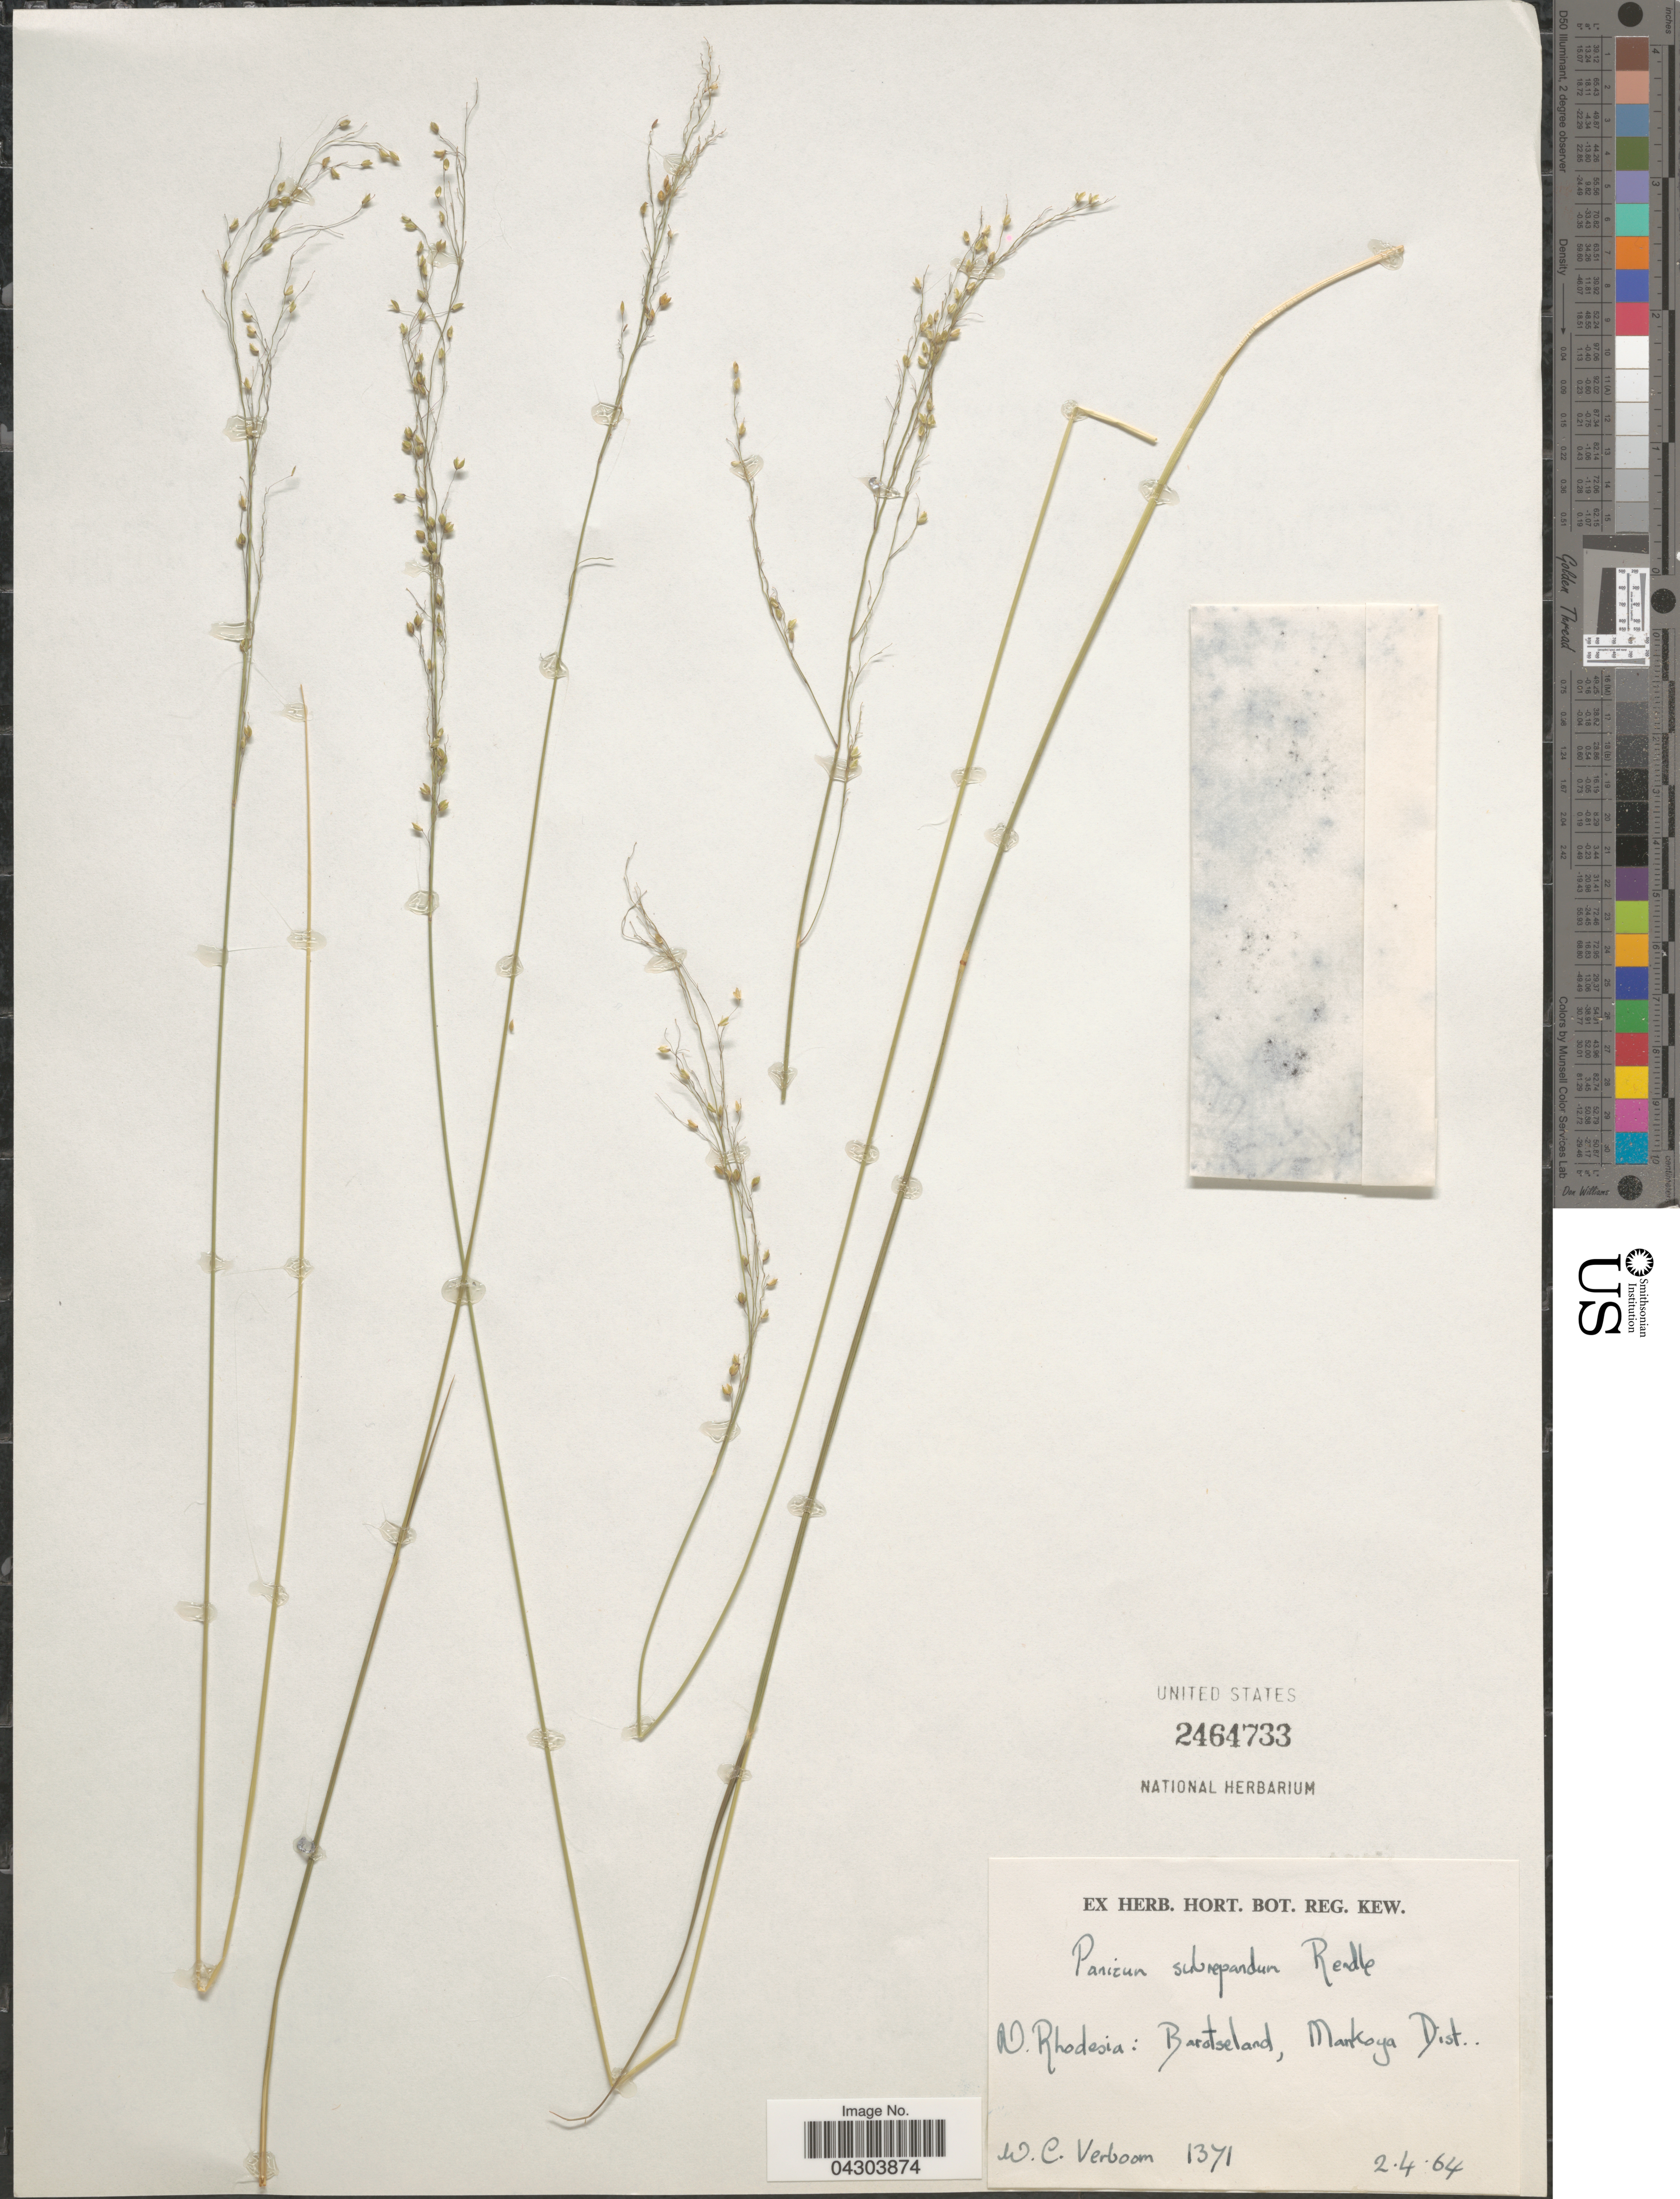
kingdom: Plantae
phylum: Tracheophyta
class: Liliopsida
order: Poales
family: Poaceae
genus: Panicum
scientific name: Panicum nervatum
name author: (Franch.) Stapf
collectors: W. Verboom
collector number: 1371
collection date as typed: Transcribed d/m/y: 2/4/64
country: Zambia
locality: N. Rhodesia: Bartseland, Mankoya Dist.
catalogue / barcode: US 2464733